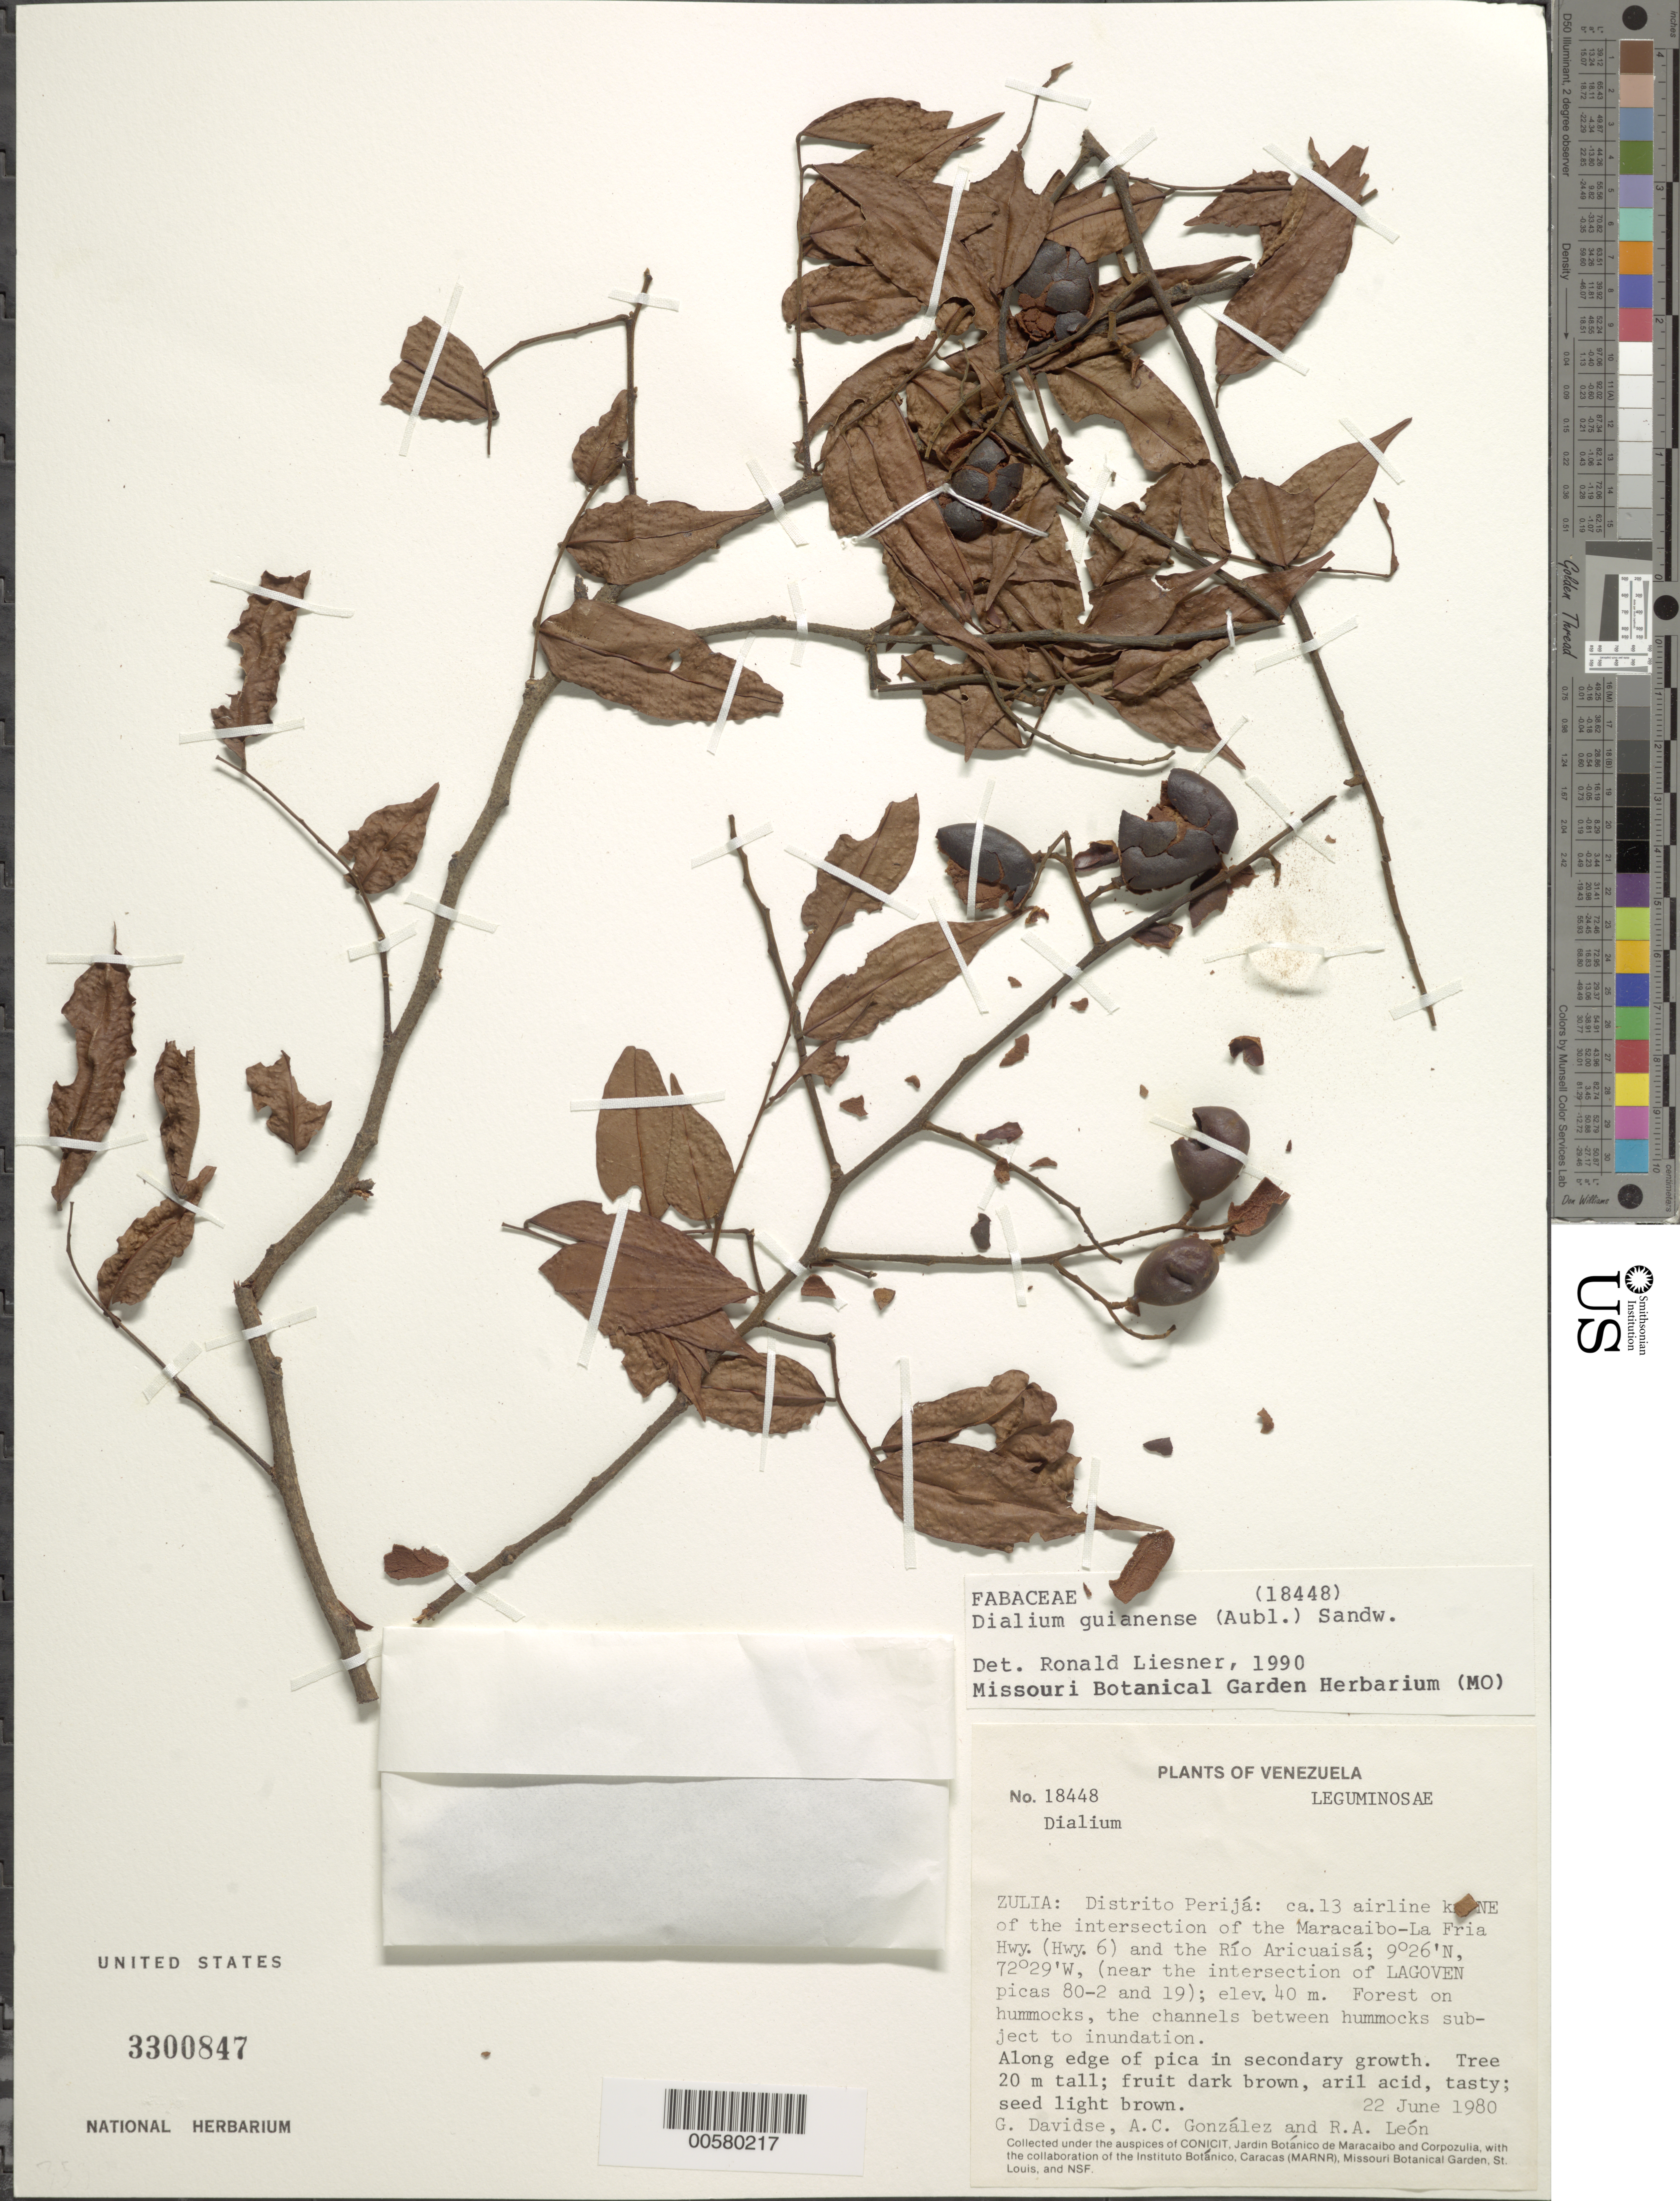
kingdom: Plantae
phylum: Tracheophyta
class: Magnoliopsida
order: Fabales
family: Fabaceae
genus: Dialium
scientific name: Dialium guianense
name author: (Aubl.) Sandwith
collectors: G. Davidse, A. C. González & R. A. León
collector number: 18448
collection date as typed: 22 Jun 1980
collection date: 1980-06-22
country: Venezuela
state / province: Zulia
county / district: Perija Dist.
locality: Ne of intersection of maracaibo-la fria hwy and rio aricuaisa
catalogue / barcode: US 3300847